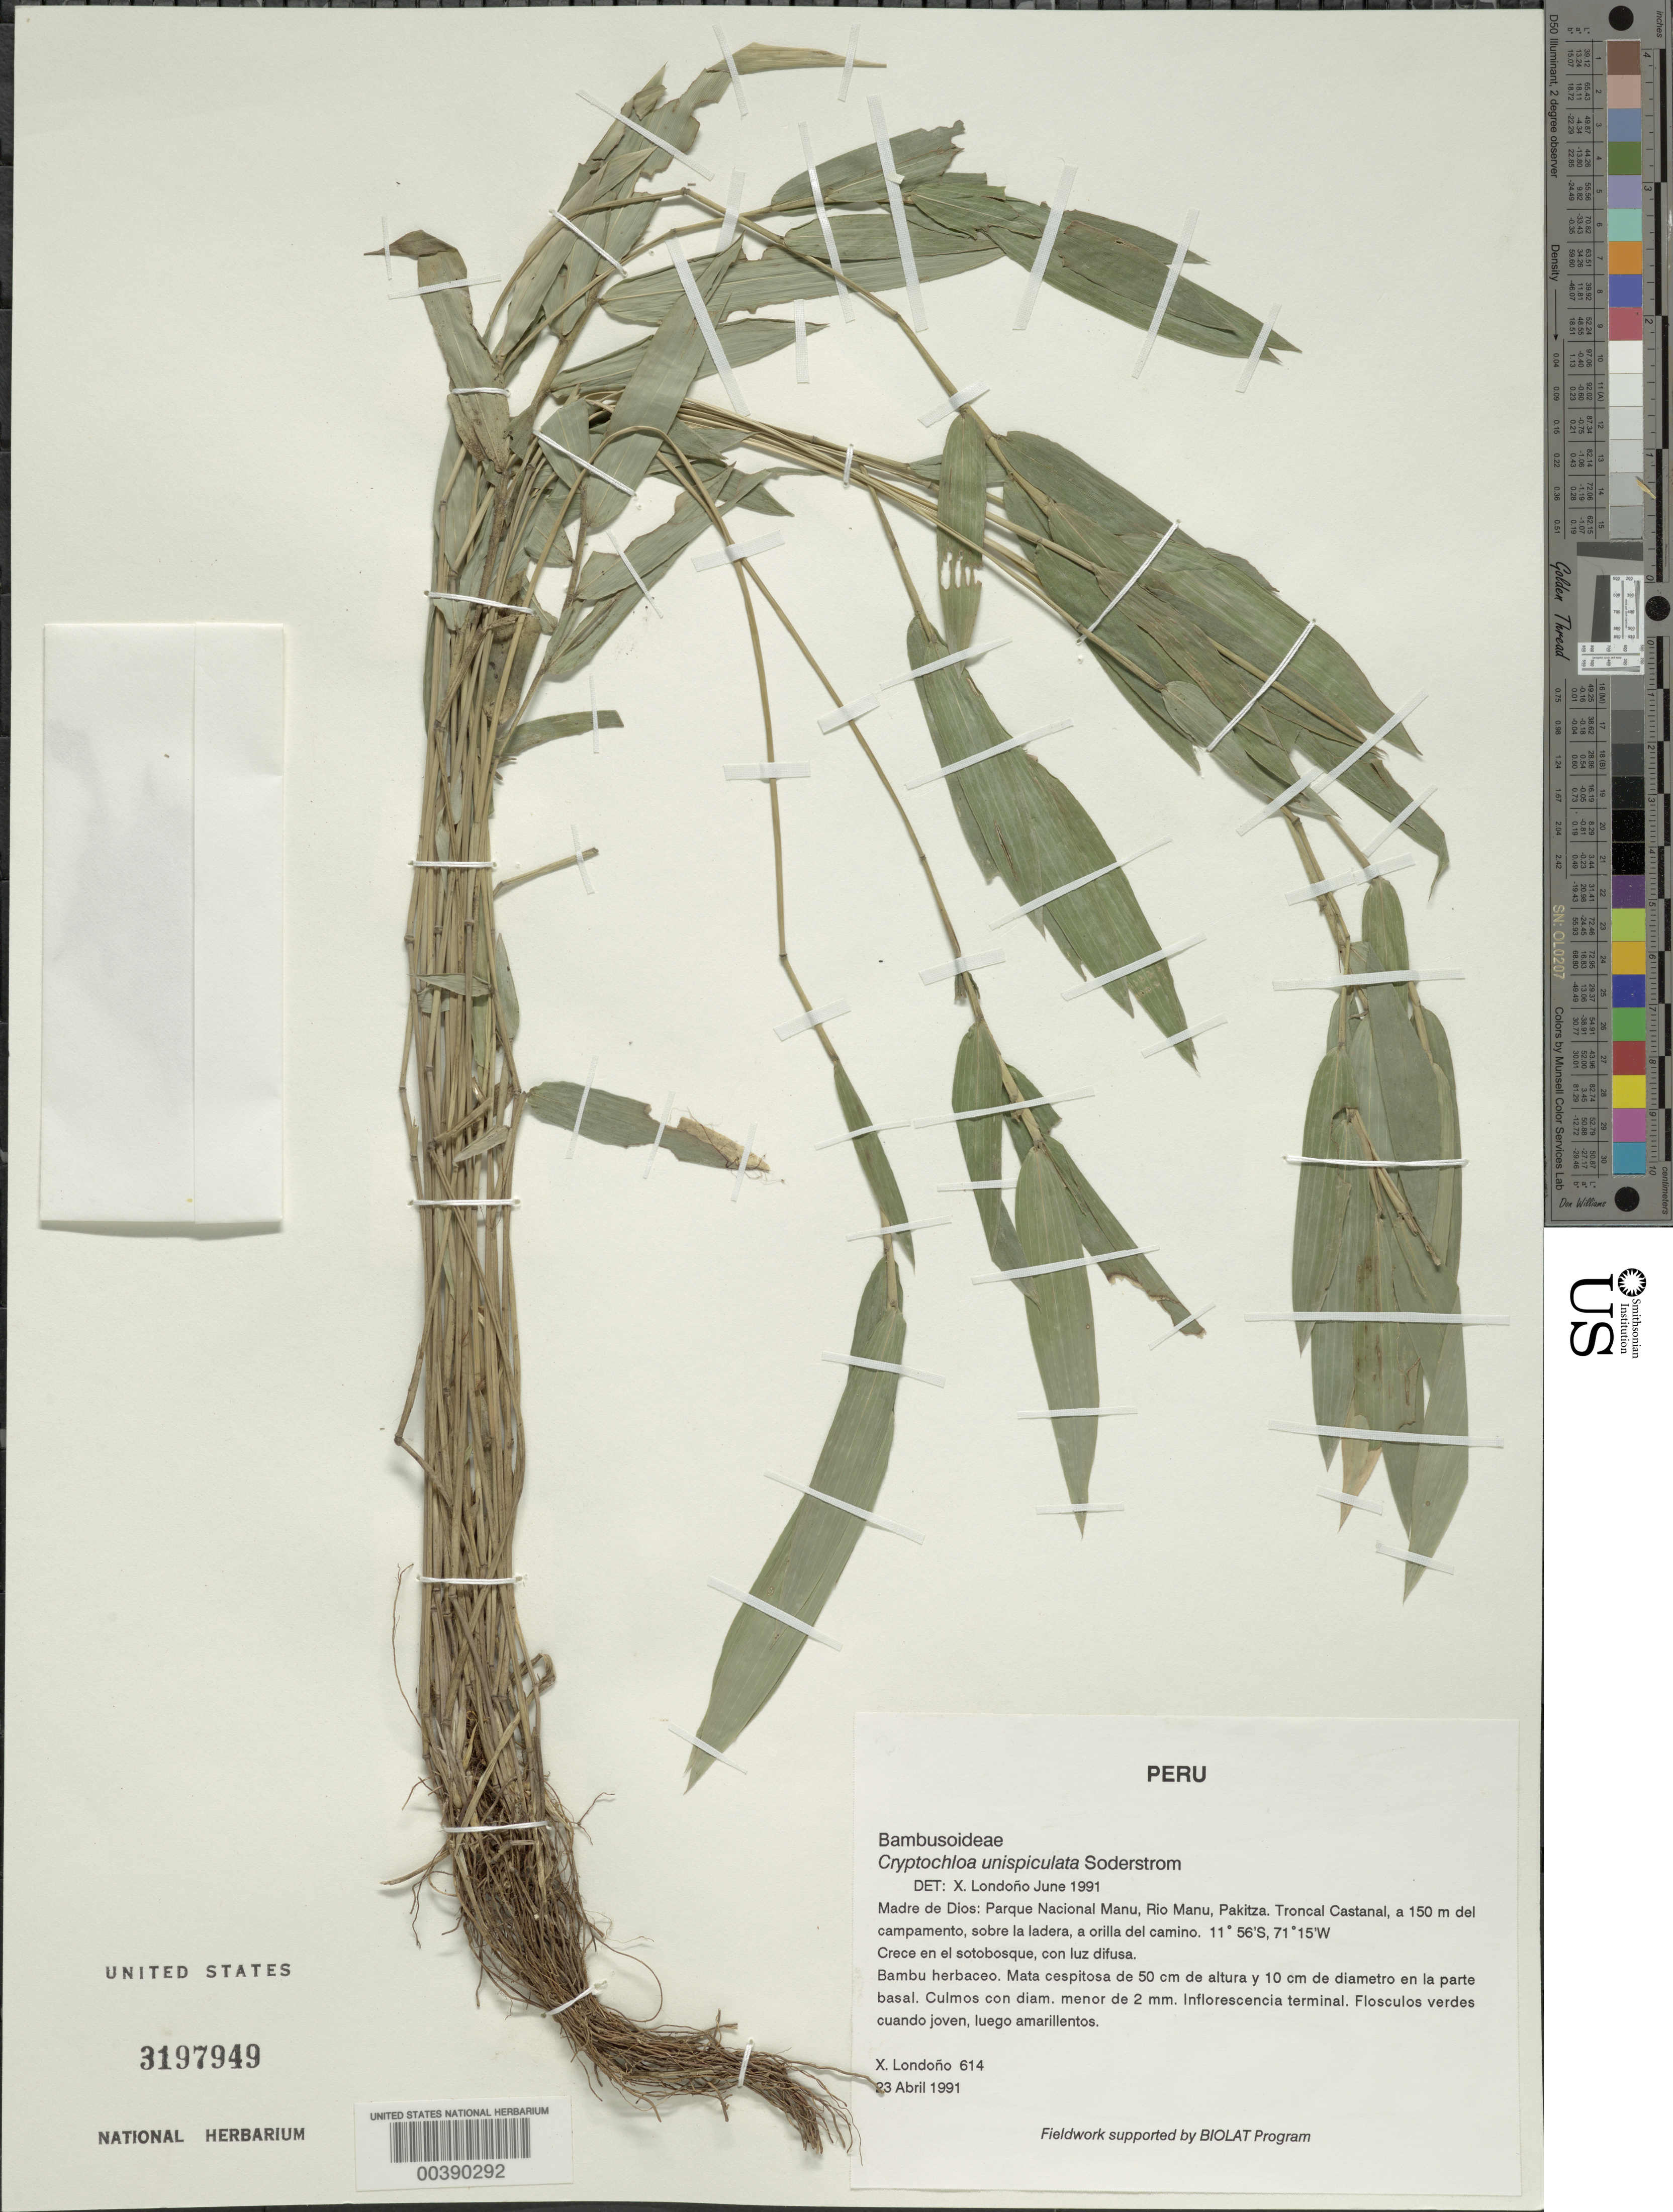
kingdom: Plantae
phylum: Tracheophyta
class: Liliopsida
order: Poales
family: Poaceae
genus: Cryptochloa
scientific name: Cryptochloa unispiculata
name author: Soderstr.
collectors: X. Londoño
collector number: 614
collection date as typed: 23 Apr 1991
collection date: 1991-04-23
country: Peru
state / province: Madre de Dios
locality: Parque nacional manu, rio manu, pakitza, troncal castanal, a 150m de campamento, sobre la ladera, a orilla del camino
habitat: Sotobosque, con luz difusa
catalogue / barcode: US 3197949